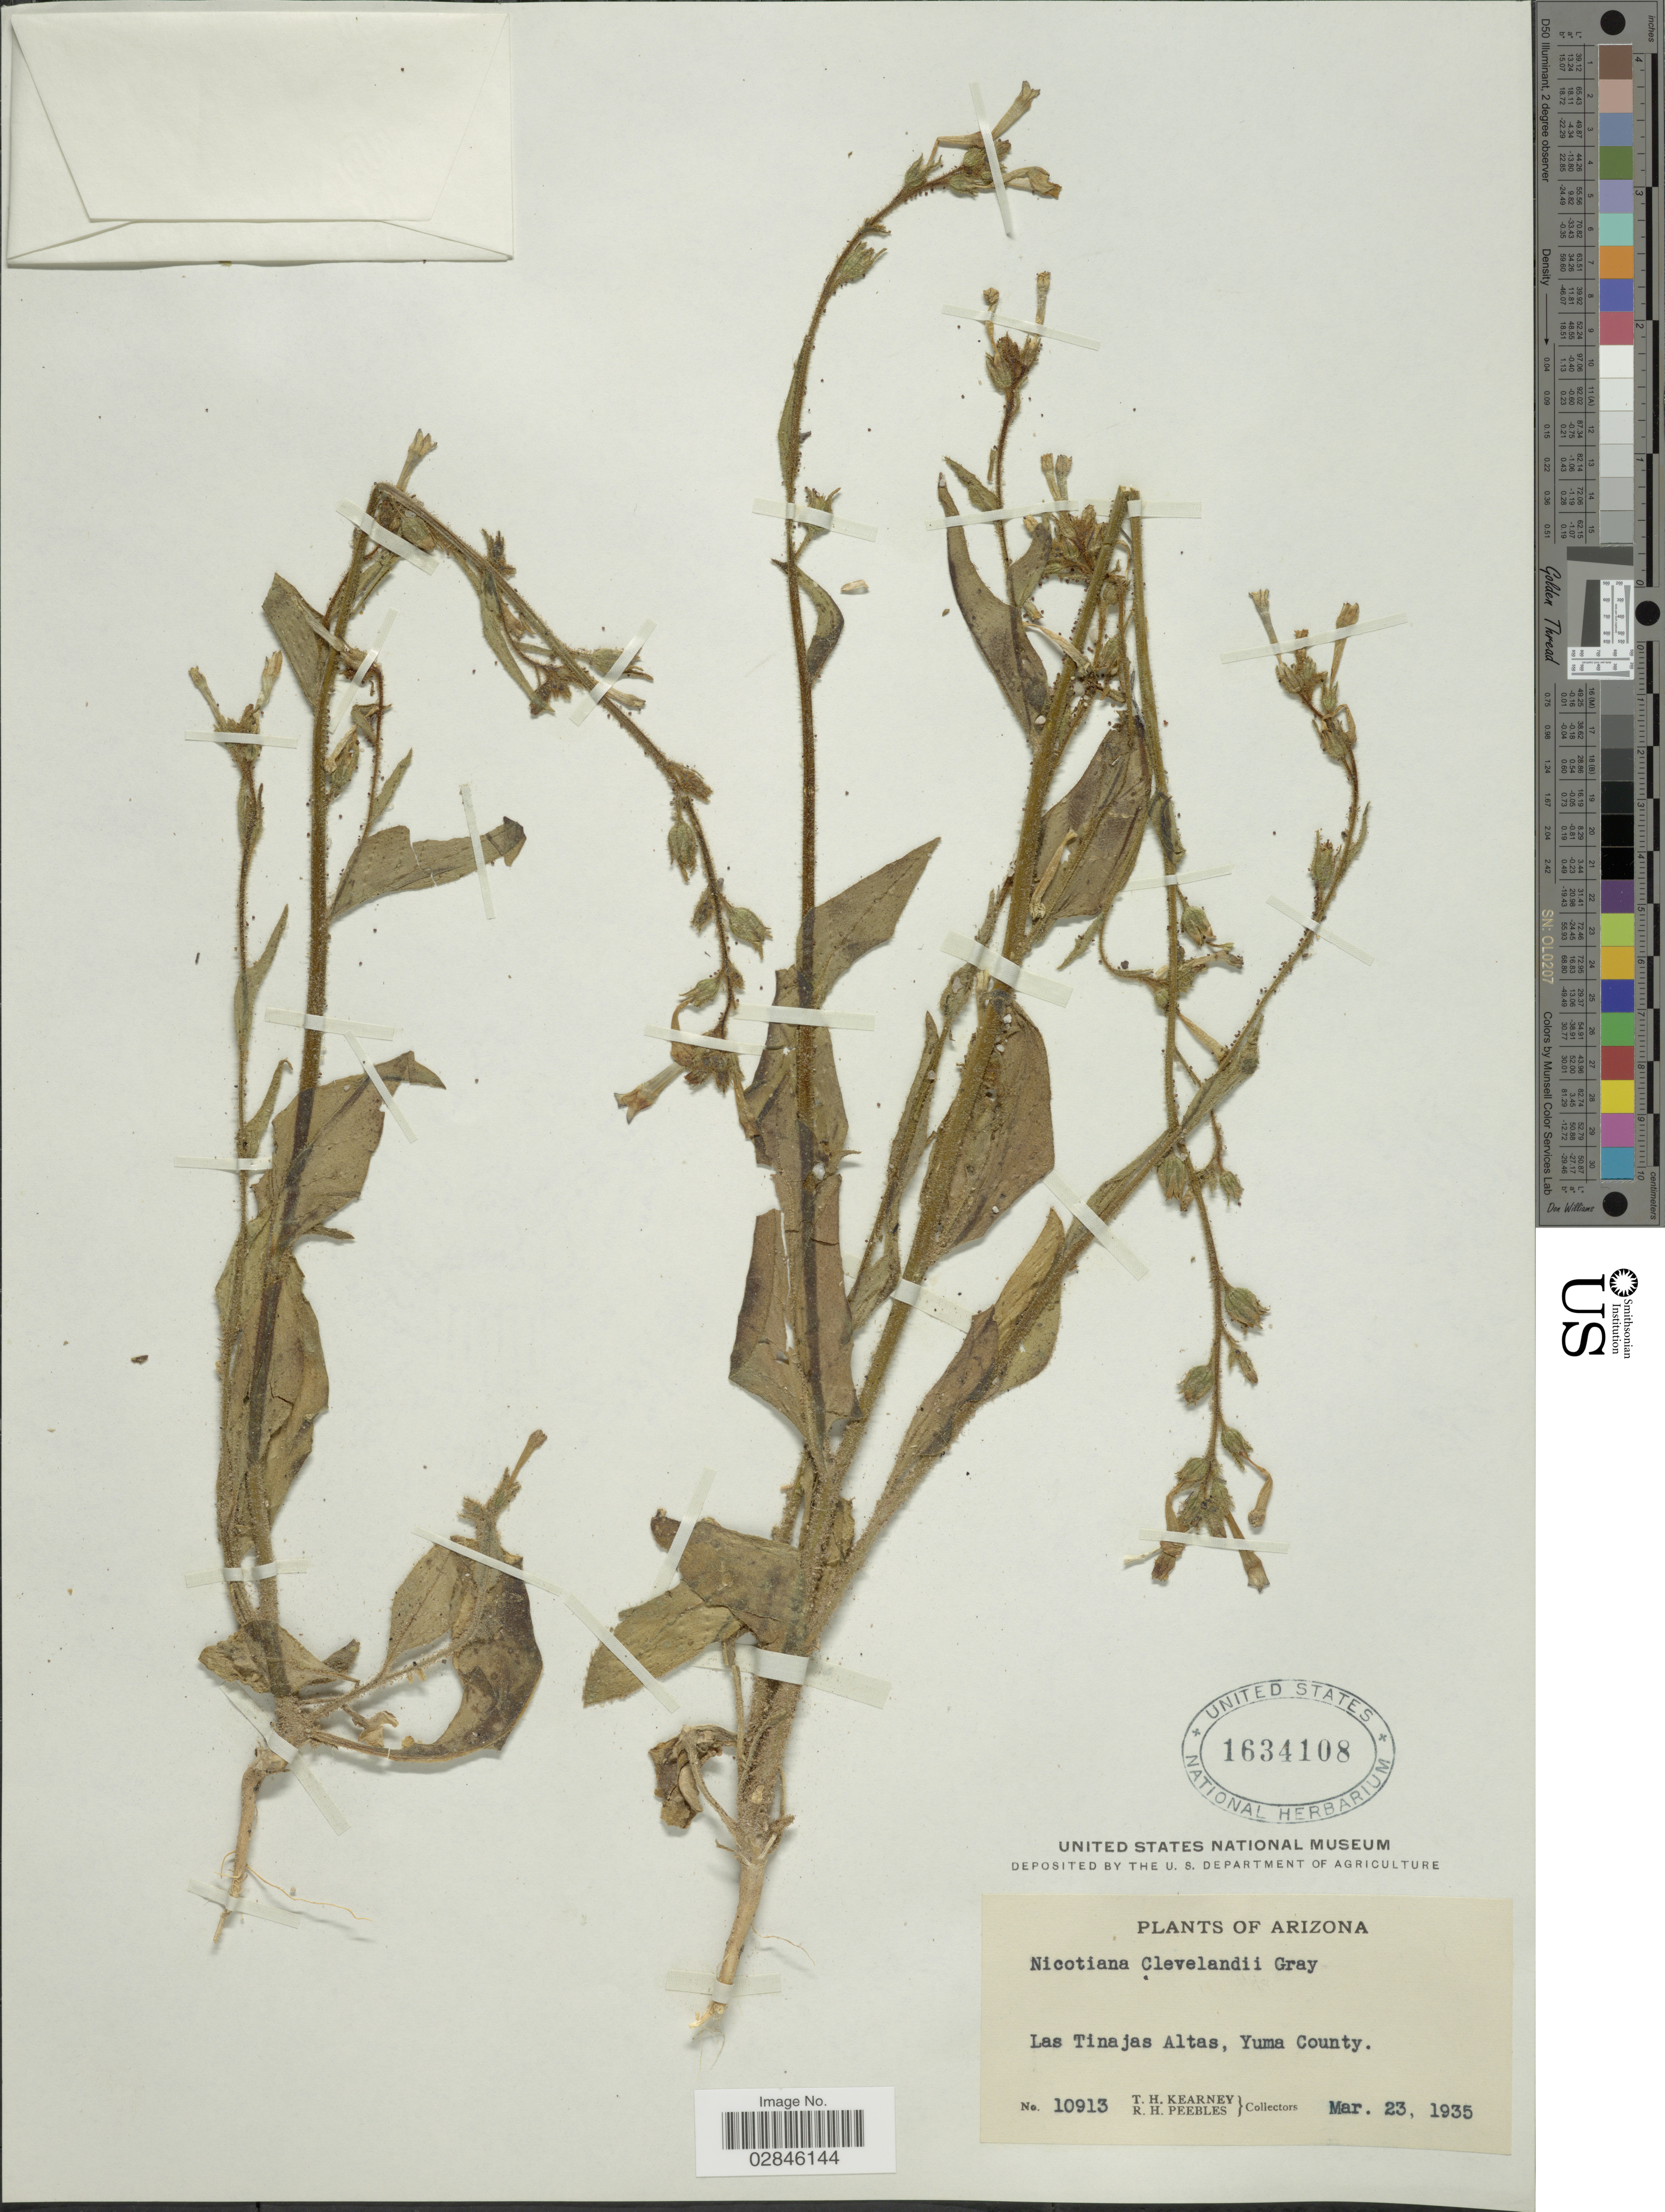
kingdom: Plantae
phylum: Tracheophyta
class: Magnoliopsida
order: Solanales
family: Solanaceae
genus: Nicotiana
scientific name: Nicotiana clevelandii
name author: A. Gray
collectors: T. H. Kearney & R. H. Peebles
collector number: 10913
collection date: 1935-03-23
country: United States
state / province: Arizona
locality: Las Tinajas Altas, Yuma County.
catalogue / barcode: US 1634108